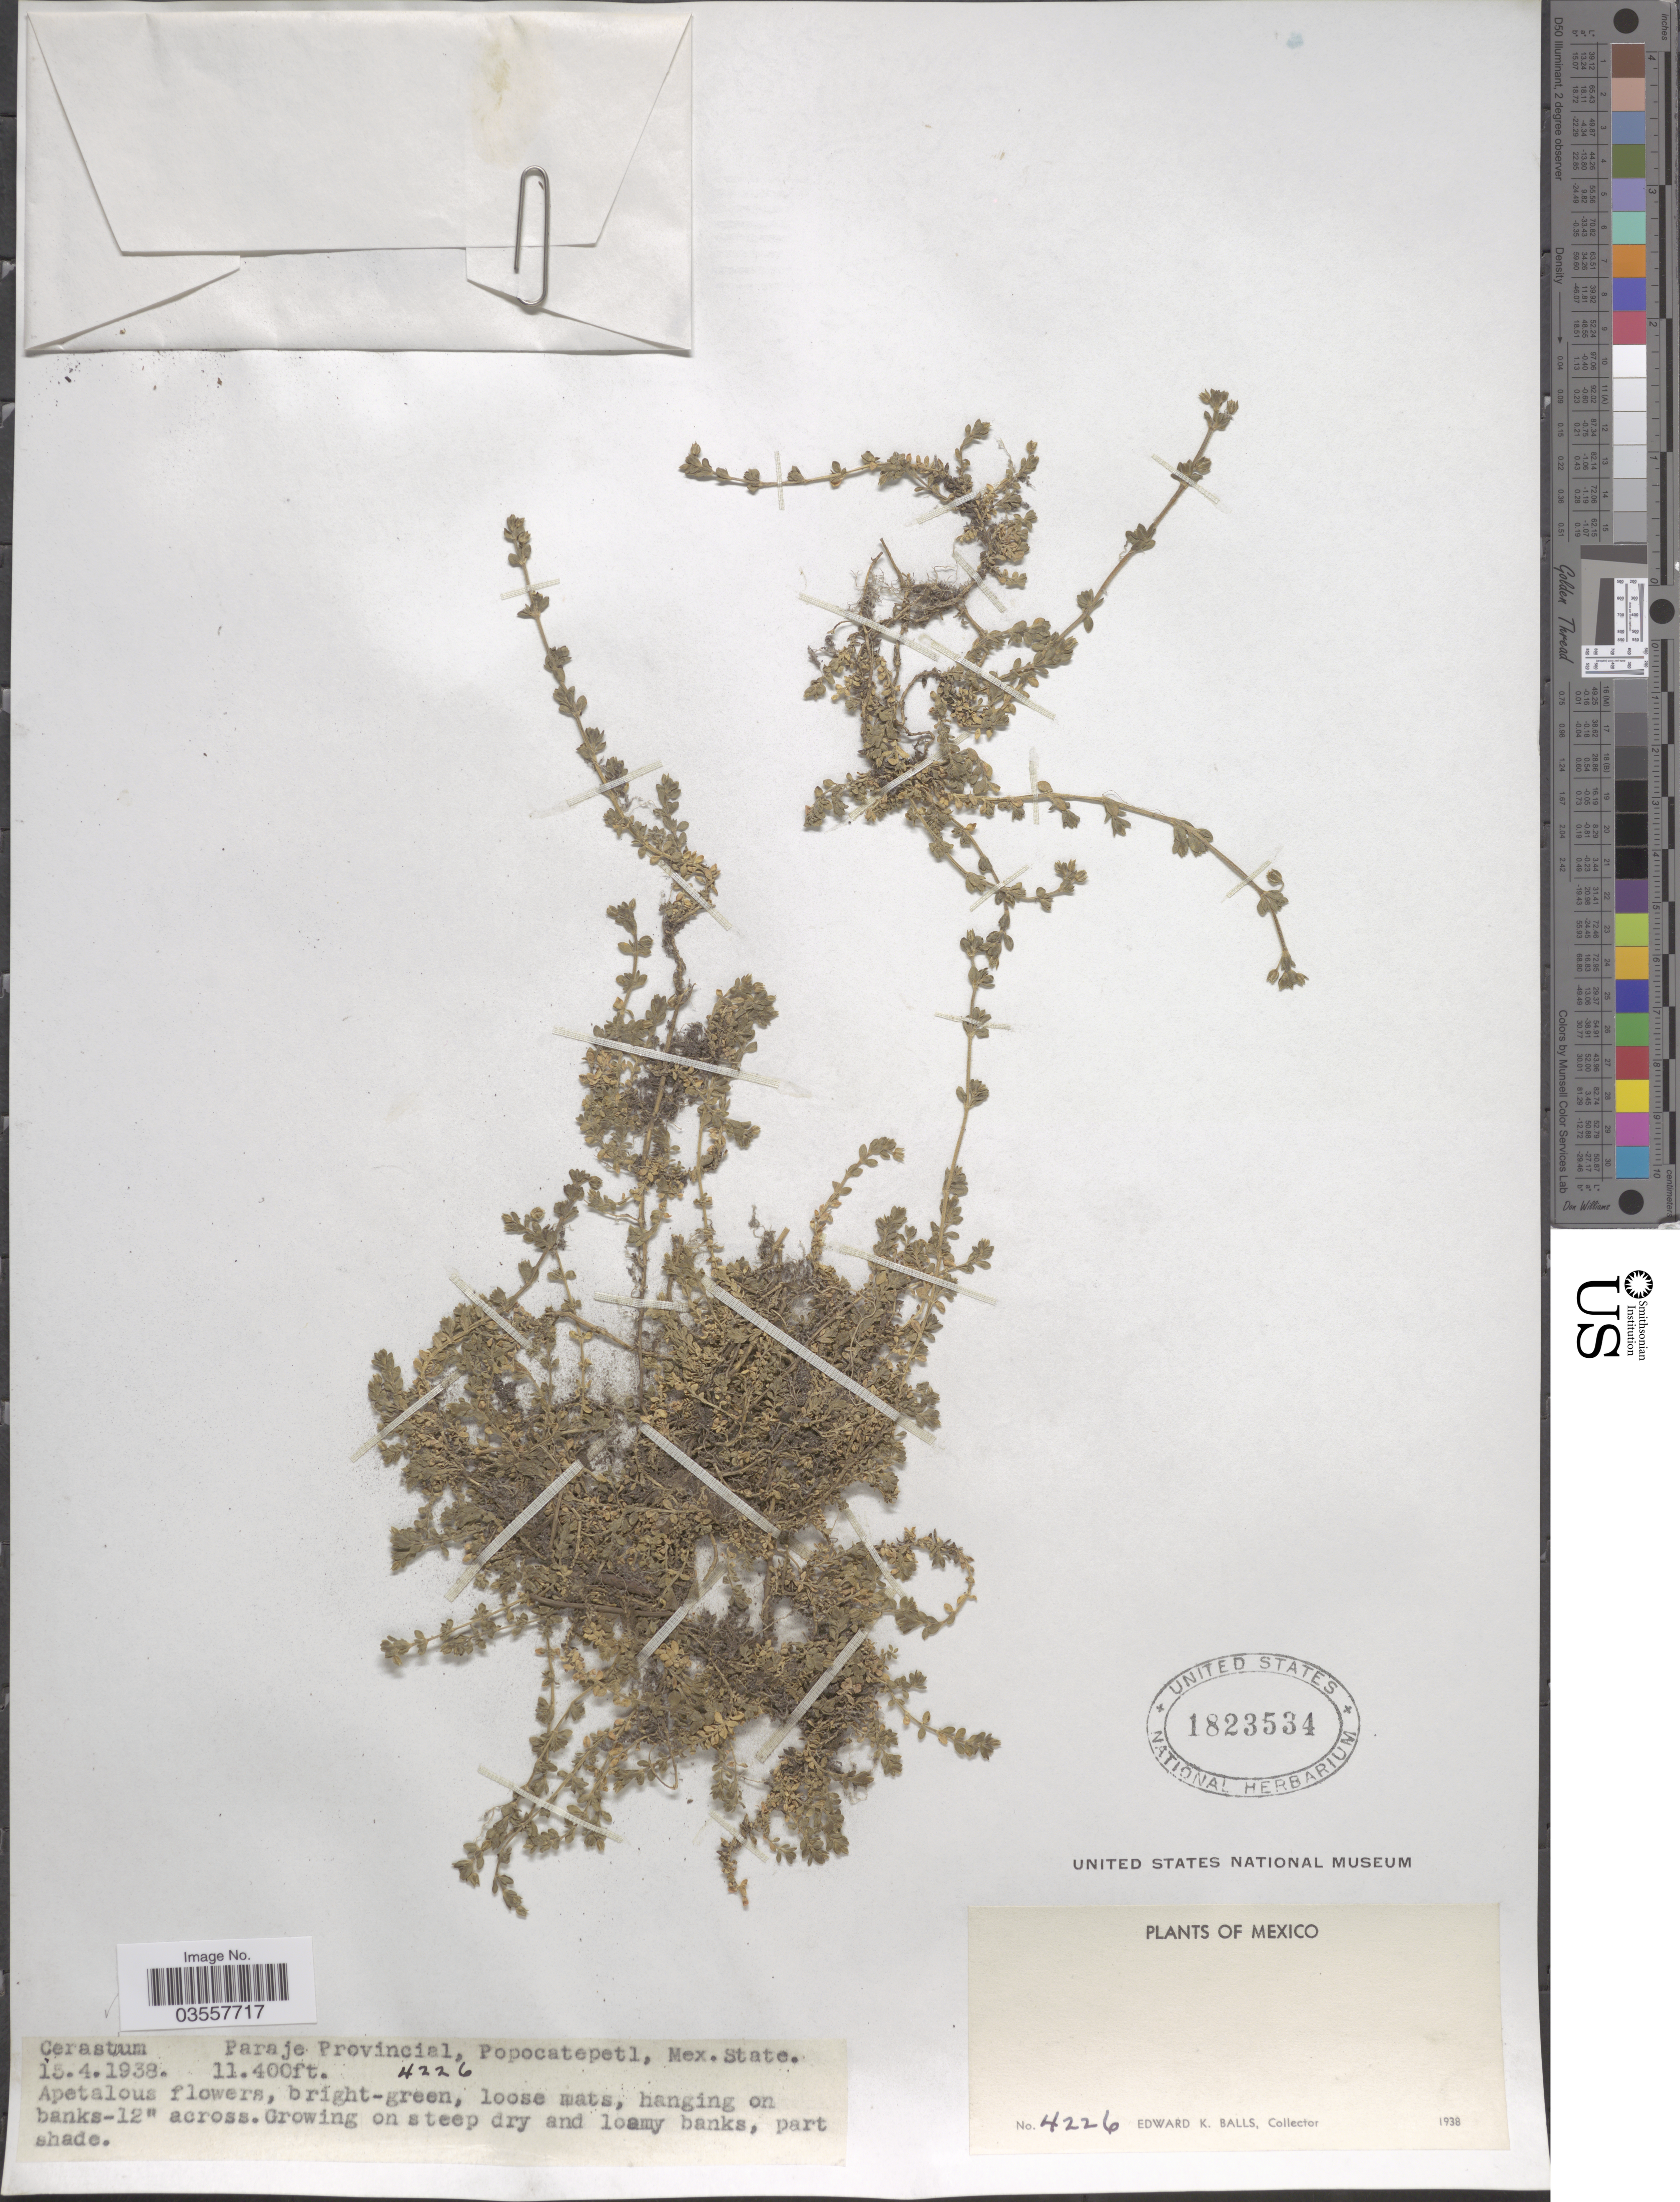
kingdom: Plantae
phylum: Tracheophyta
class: Magnoliopsida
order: Caryophyllales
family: Caryophyllaceae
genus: Cerastium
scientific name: Cerastium sp.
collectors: E. K. Balls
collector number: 4226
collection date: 1938-04-15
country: Mexico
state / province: México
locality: Paraje Provincial, Popocatepetl.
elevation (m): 3475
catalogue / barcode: US 1823534